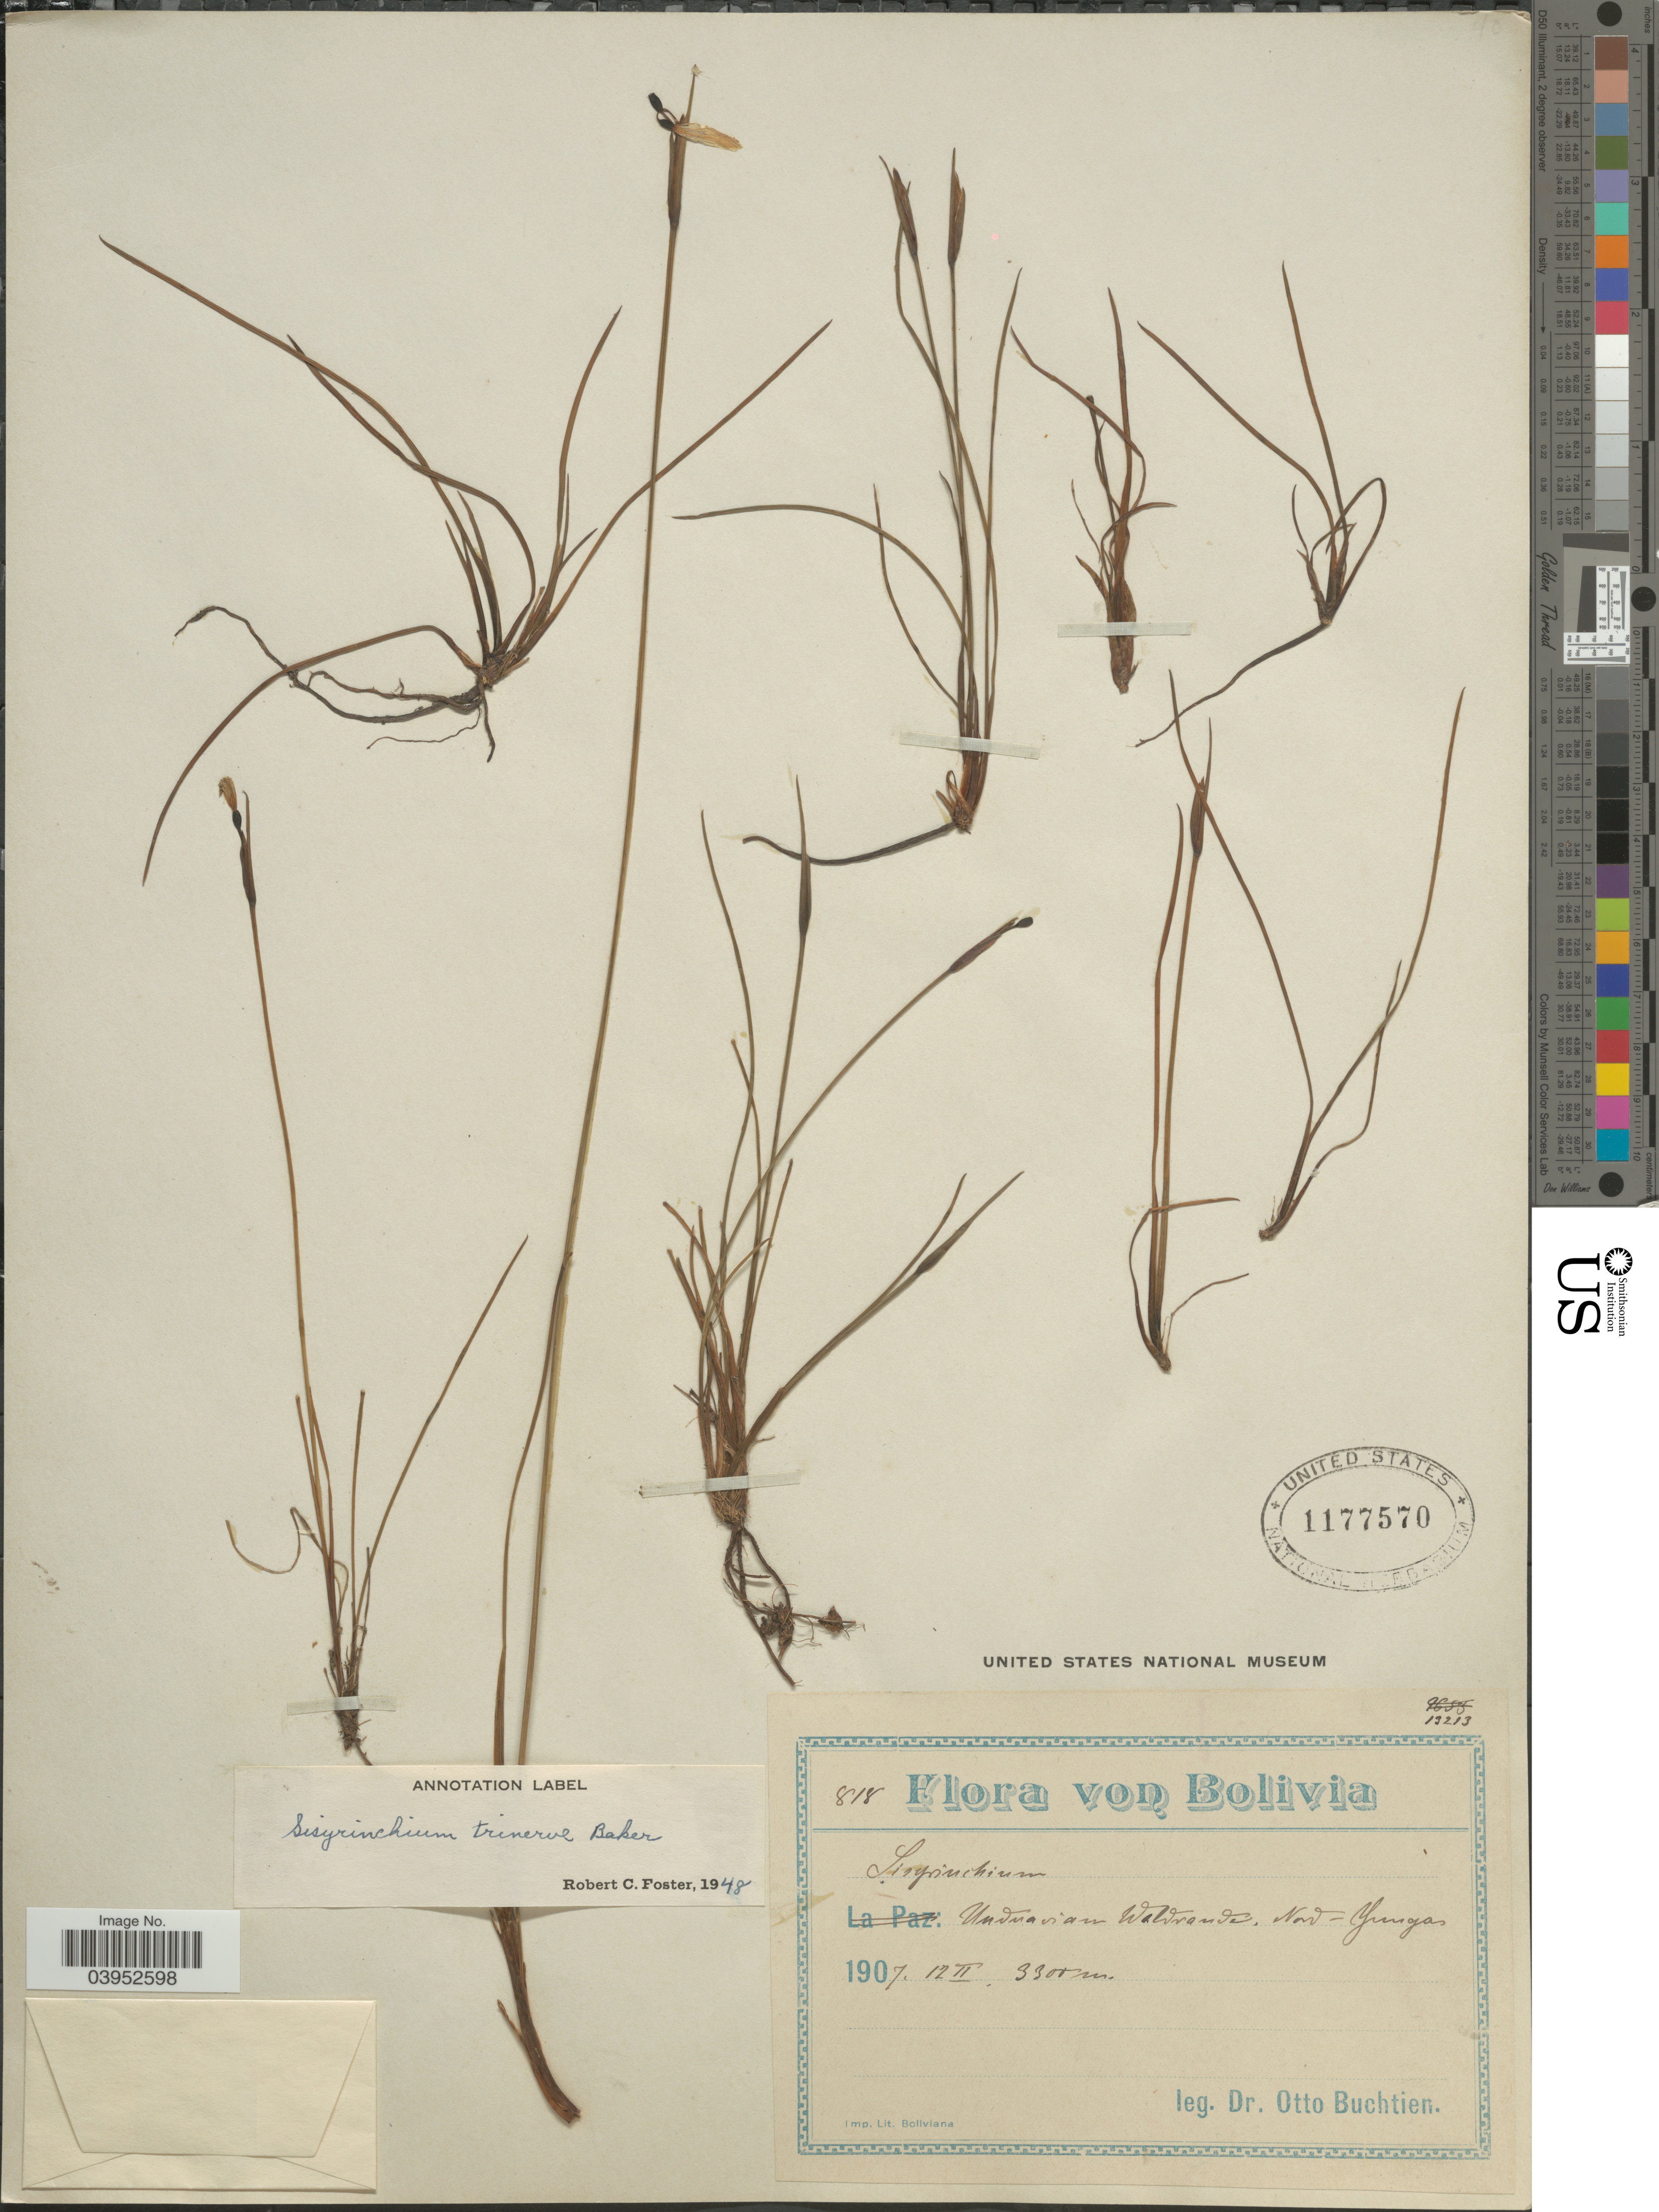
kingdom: Plantae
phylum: Tracheophyta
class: Liliopsida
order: Asparagales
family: Iridaceae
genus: Sisyrinchium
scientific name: Sisyrinchium trinerve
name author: Baker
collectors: O. Buchtien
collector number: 818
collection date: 1907-02-12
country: Bolivia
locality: Unduaviam Walvrande. Nord-Yungas.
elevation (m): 3300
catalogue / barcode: US 1177570